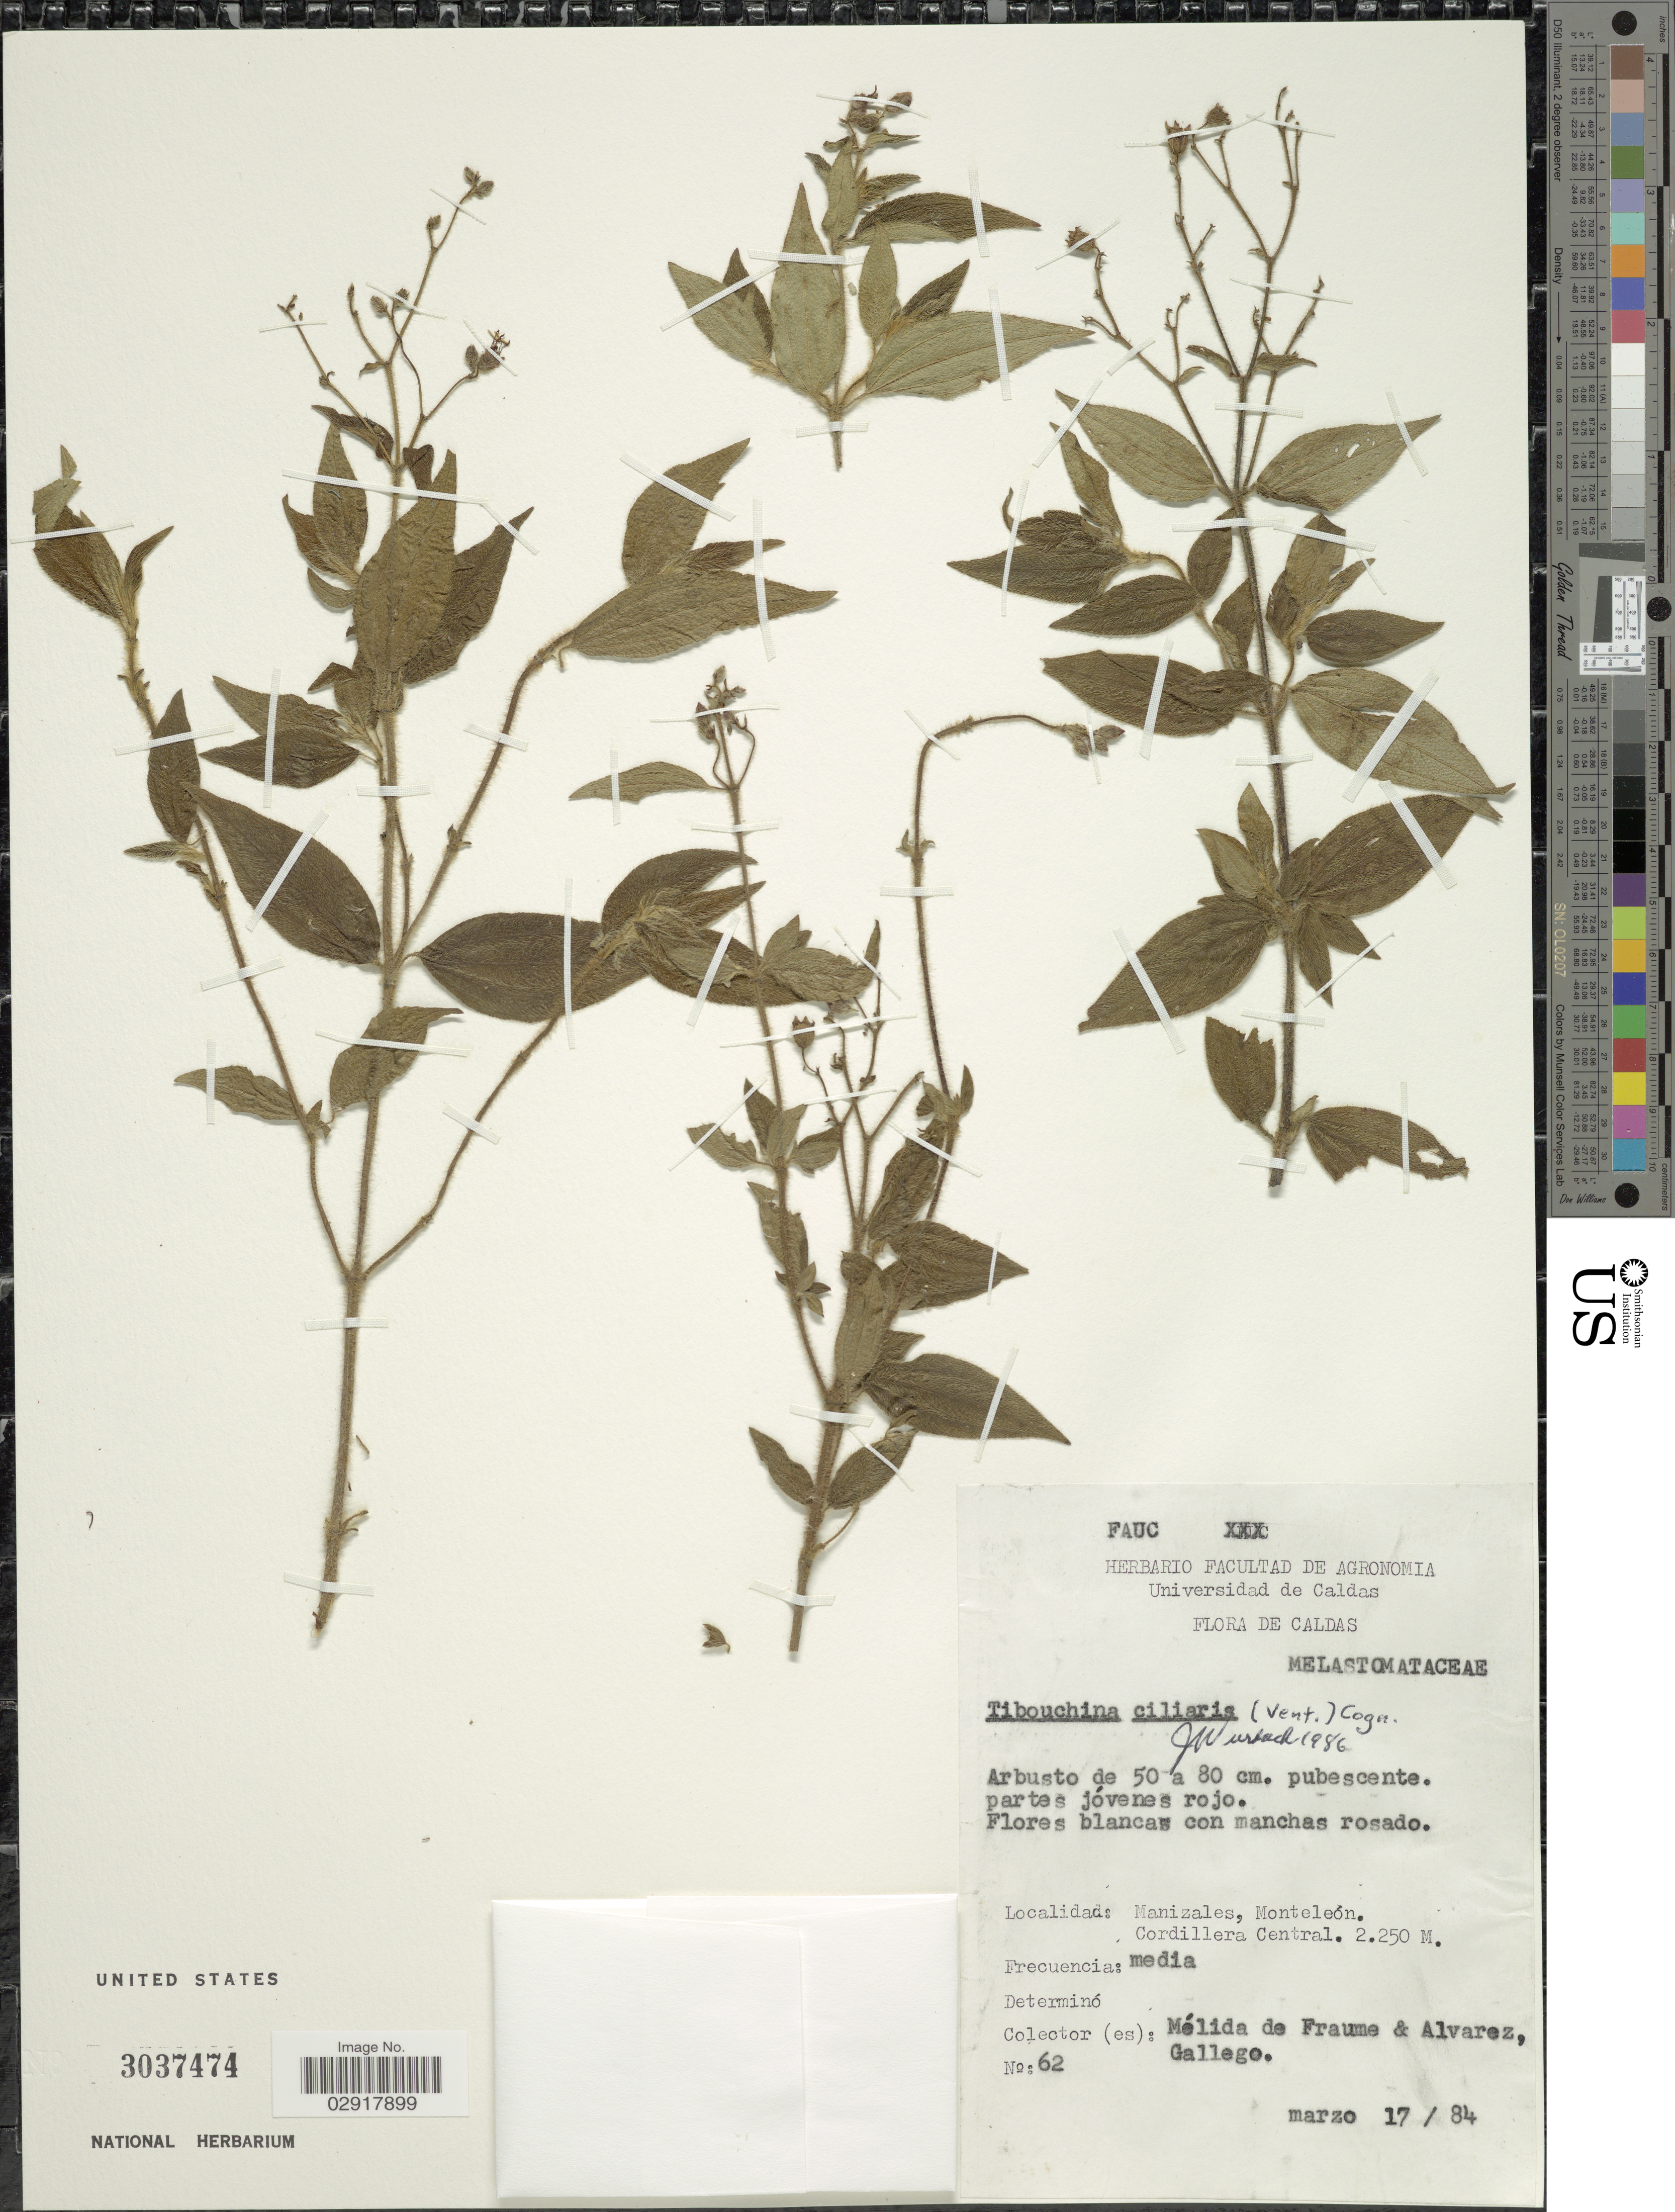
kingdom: Plantae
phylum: Tracheophyta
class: Magnoliopsida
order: Myrtales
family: Melastomataceae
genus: Chaetogastra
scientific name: Chaetogastra ciliaris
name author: (Vent.) DC.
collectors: M. Fraume & A. Gallego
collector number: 62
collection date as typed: Transcribed d/m/y: 17/3/84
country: Colombia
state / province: Caldas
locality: Manizales, Monteleón. Cordillera Central.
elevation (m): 2250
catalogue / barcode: US 3037474